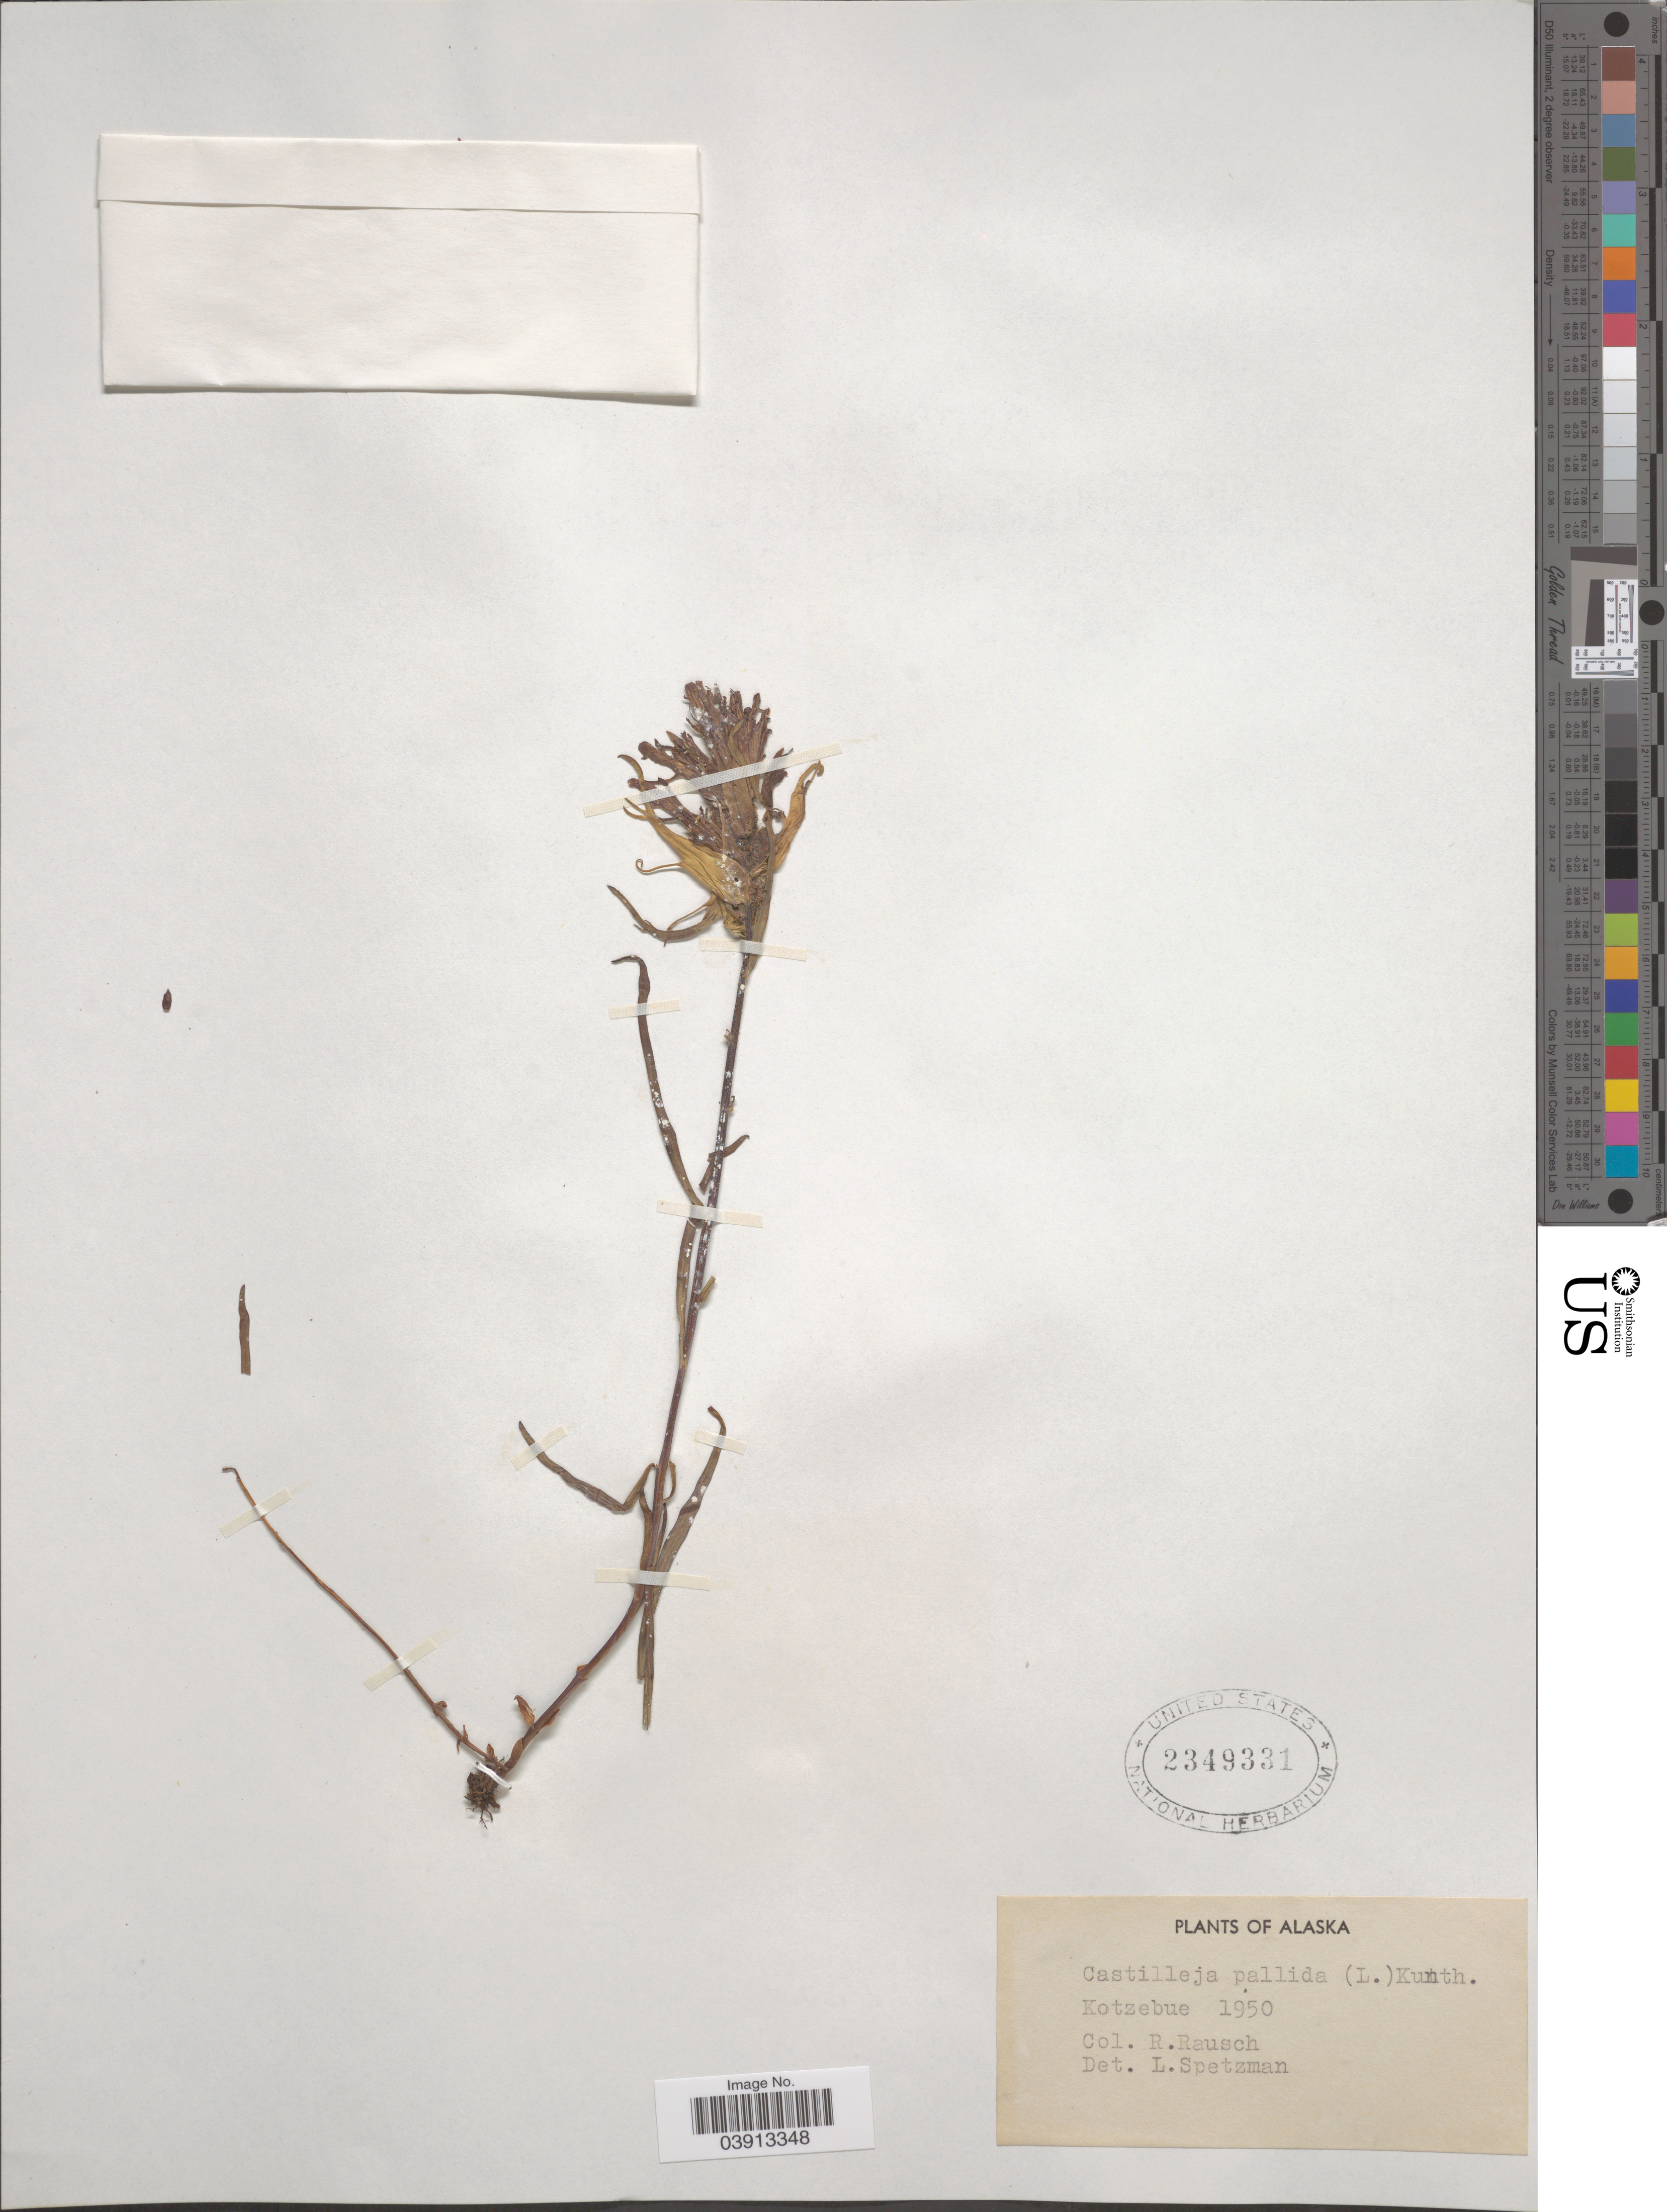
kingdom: Plantae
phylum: Tracheophyta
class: Magnoliopsida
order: Lamiales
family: Orobanchaceae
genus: Castilleja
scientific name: Castilleja pallida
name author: (L.) Spreng.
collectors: R. Rausch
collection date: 1950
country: United States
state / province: Alaska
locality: Kotzebue.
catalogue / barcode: US 2349331